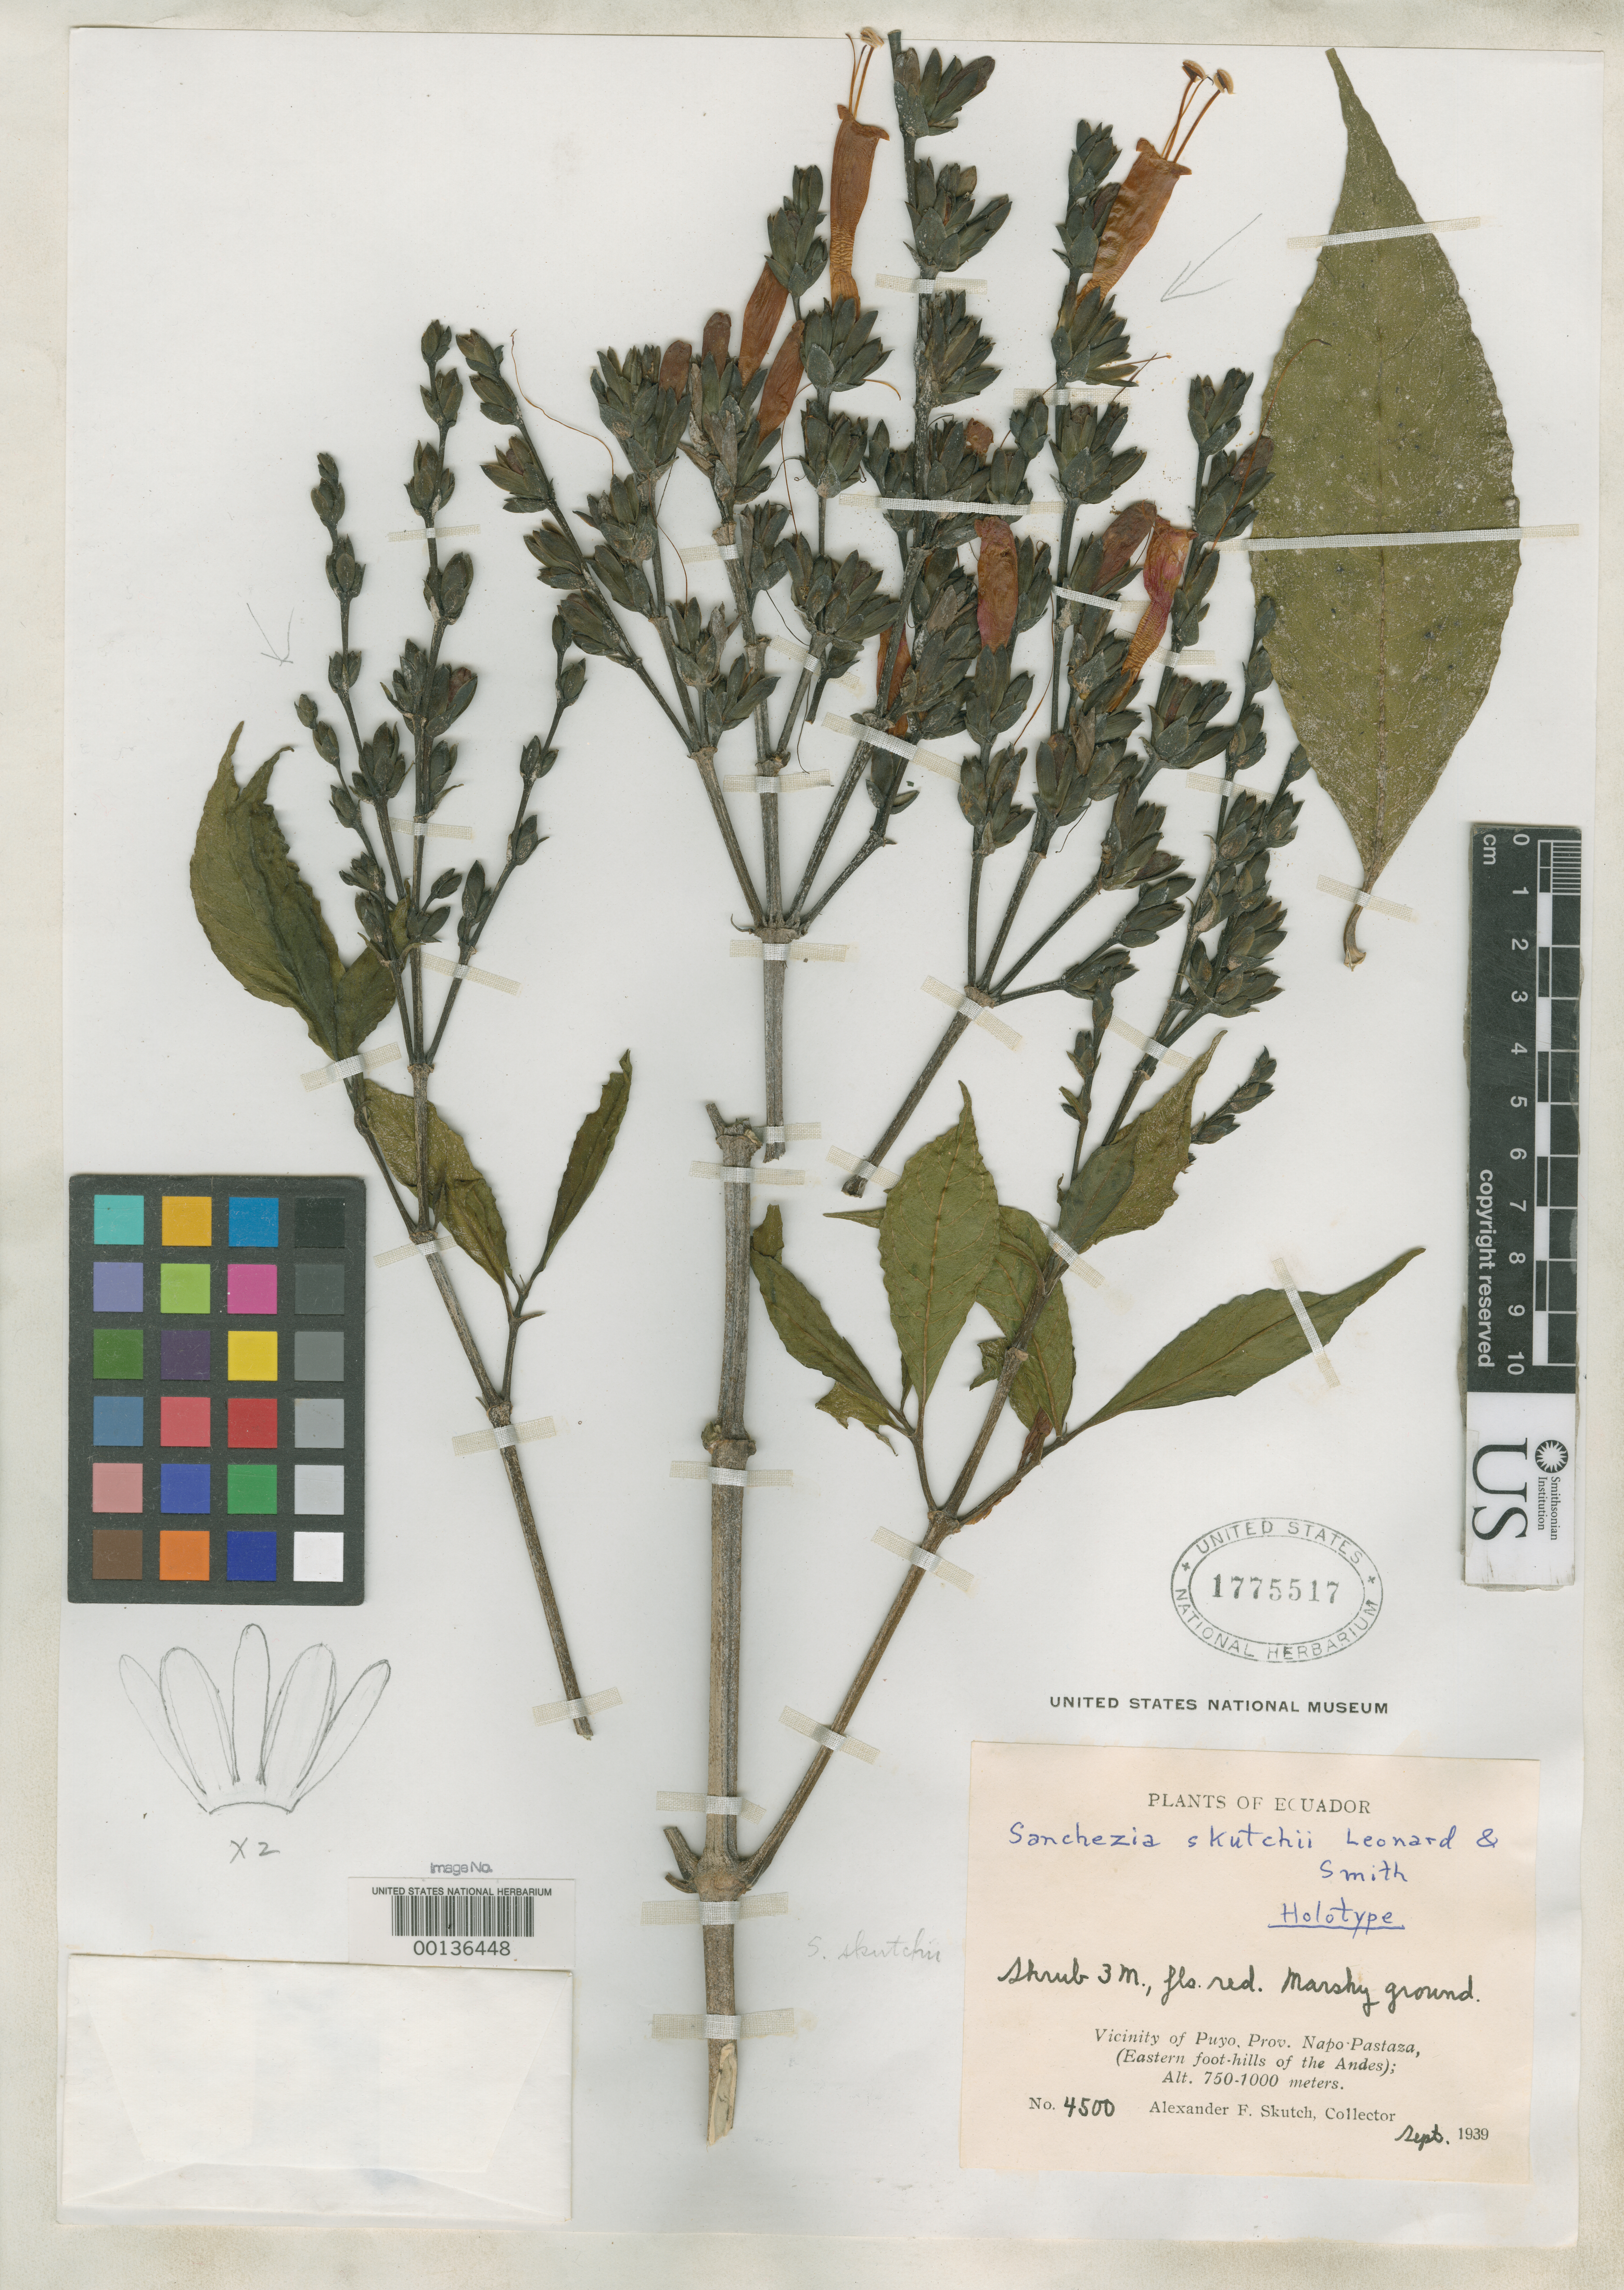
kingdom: Plantae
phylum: Tracheophyta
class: Magnoliopsida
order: Lamiales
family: Acanthaceae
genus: Sanchezia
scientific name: Sanchezia skutchii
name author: Leonard & L.B. Sm.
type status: Holotype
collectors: A. F. Skutch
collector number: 4500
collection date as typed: Sep 1939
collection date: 1939-09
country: Ecuador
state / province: Napo / Pastaza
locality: Near Puyo, eastern foothills of Andes.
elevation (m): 750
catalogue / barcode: US 1775517